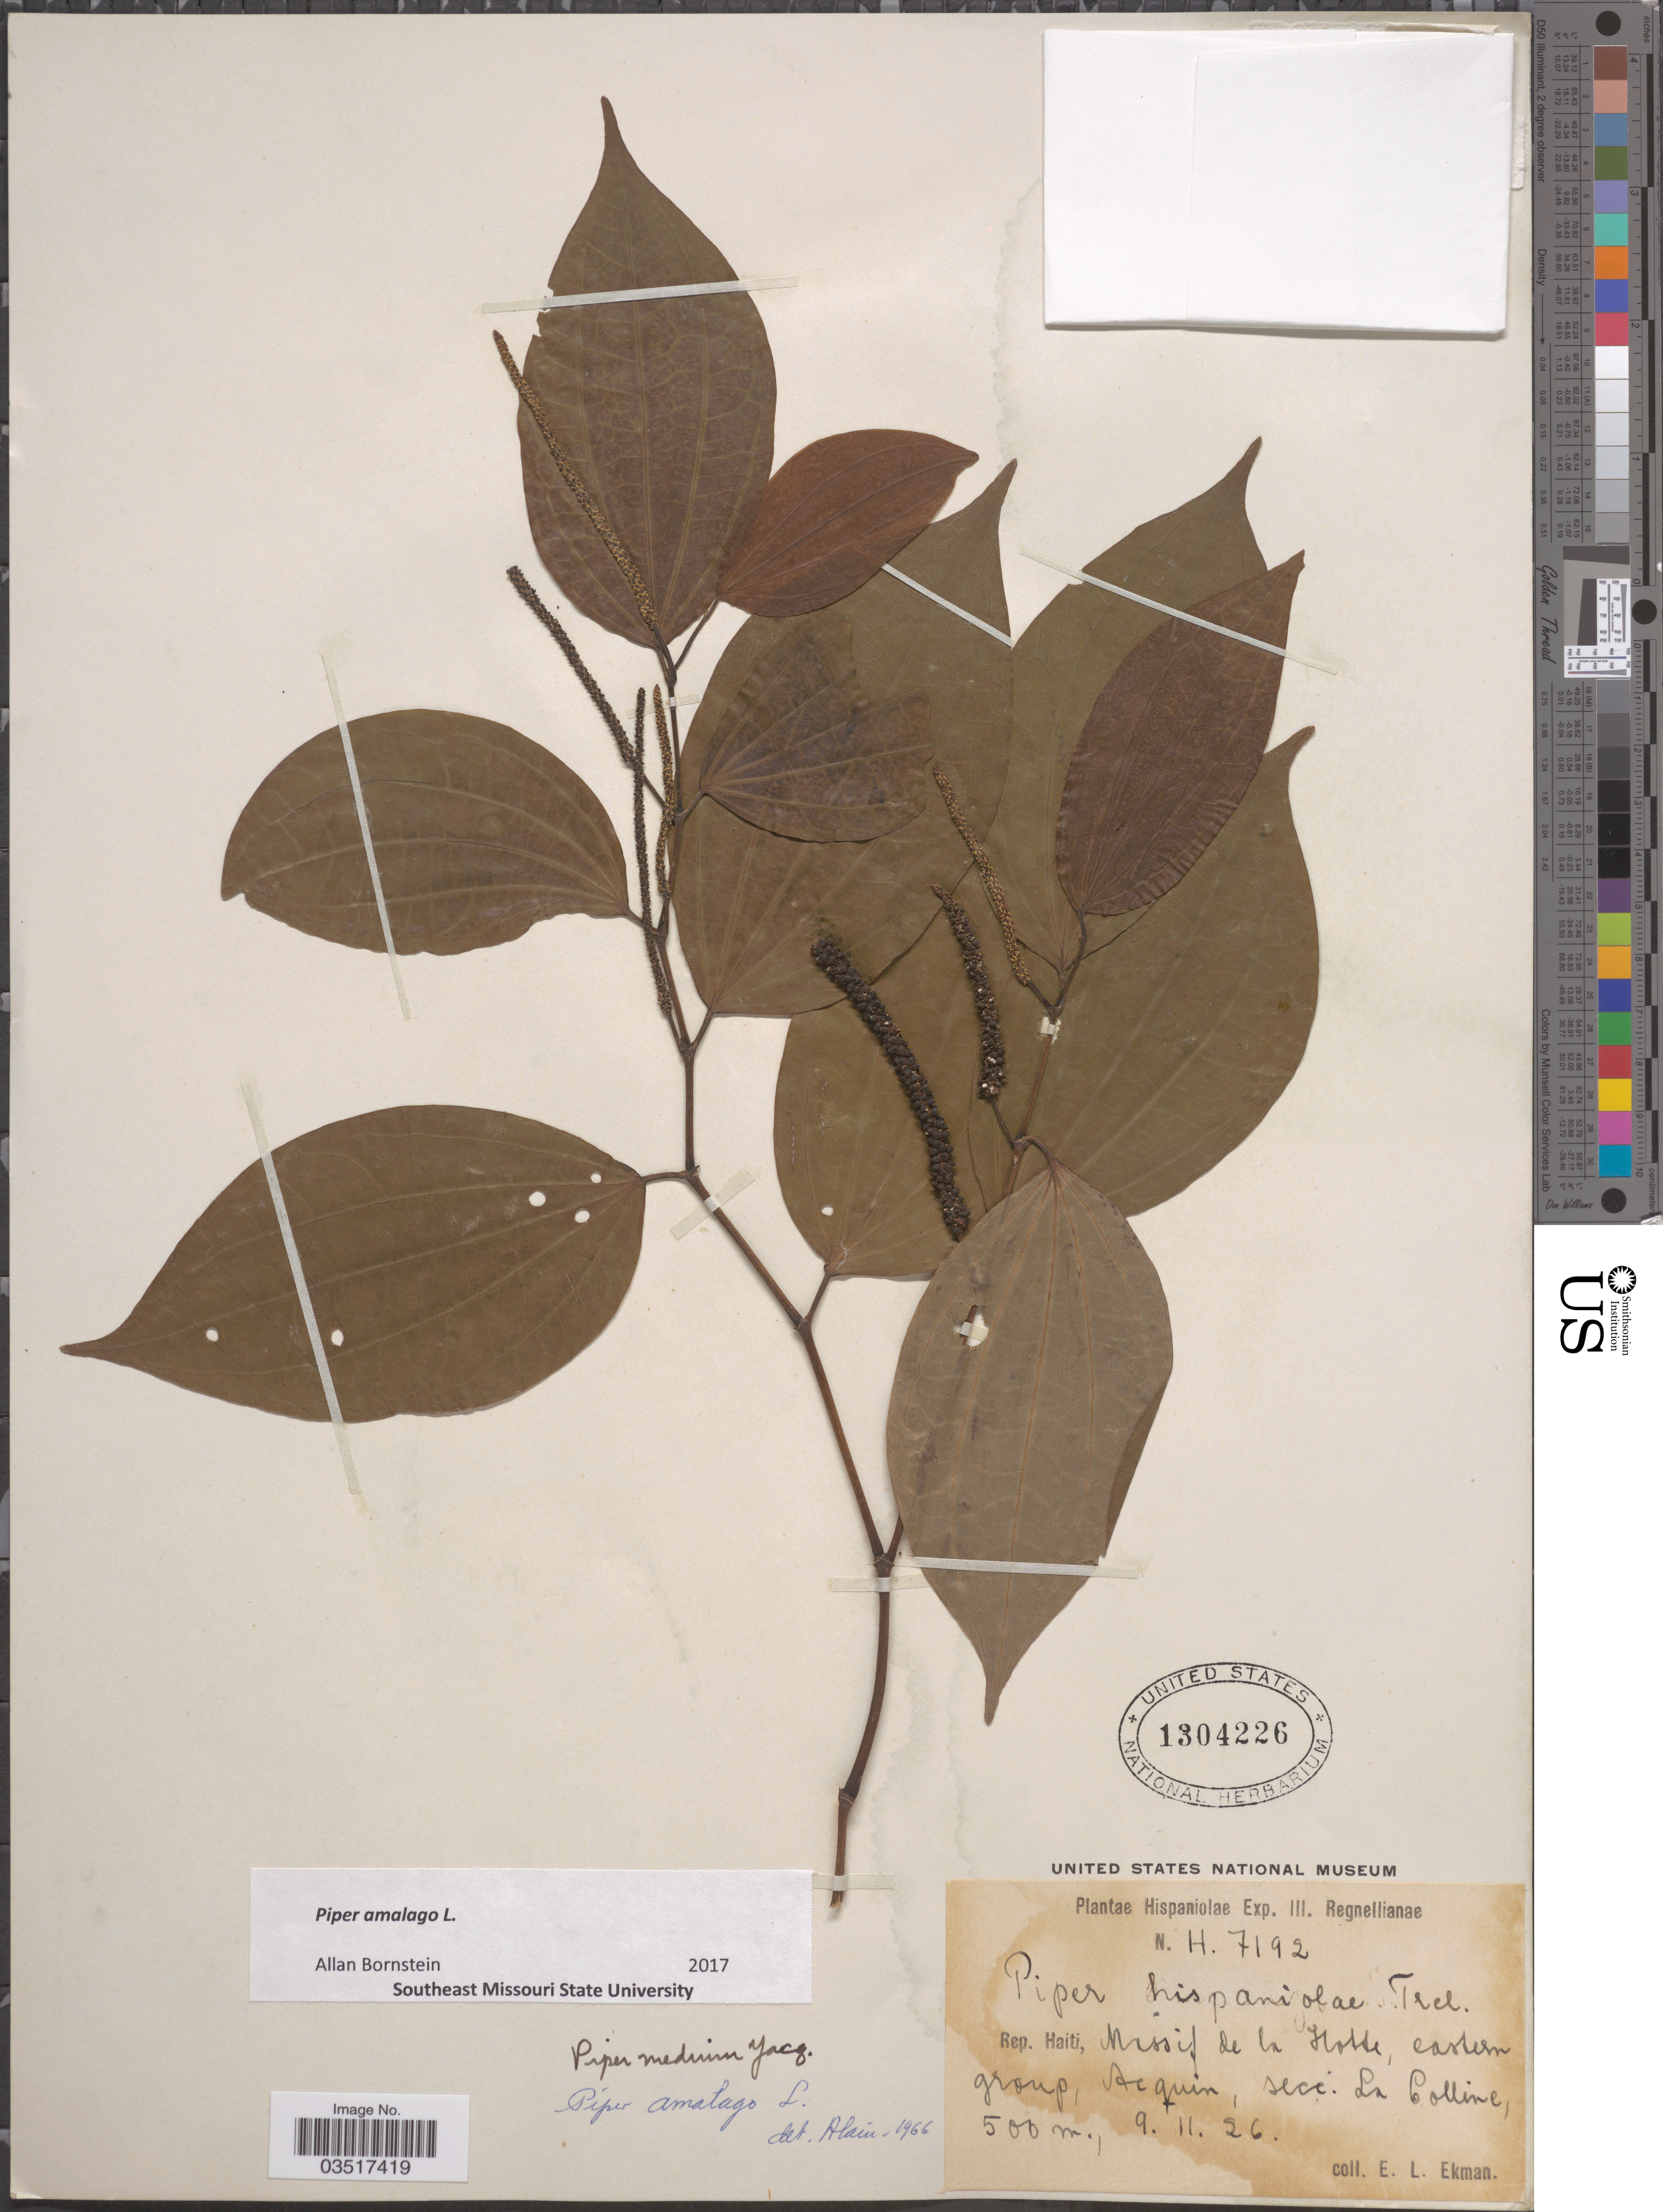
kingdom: Plantae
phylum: Tracheophyta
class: Magnoliopsida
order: Piperales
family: Piperaceae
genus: Piper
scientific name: Piper amalago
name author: L.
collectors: E. L. Ekman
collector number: H7192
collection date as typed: Transcribed d/m/y: 9/11/26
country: Haiti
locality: Massif De la Hotte, eastern group, Acquin, secc. La Colline.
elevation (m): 500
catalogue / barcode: US 1304226